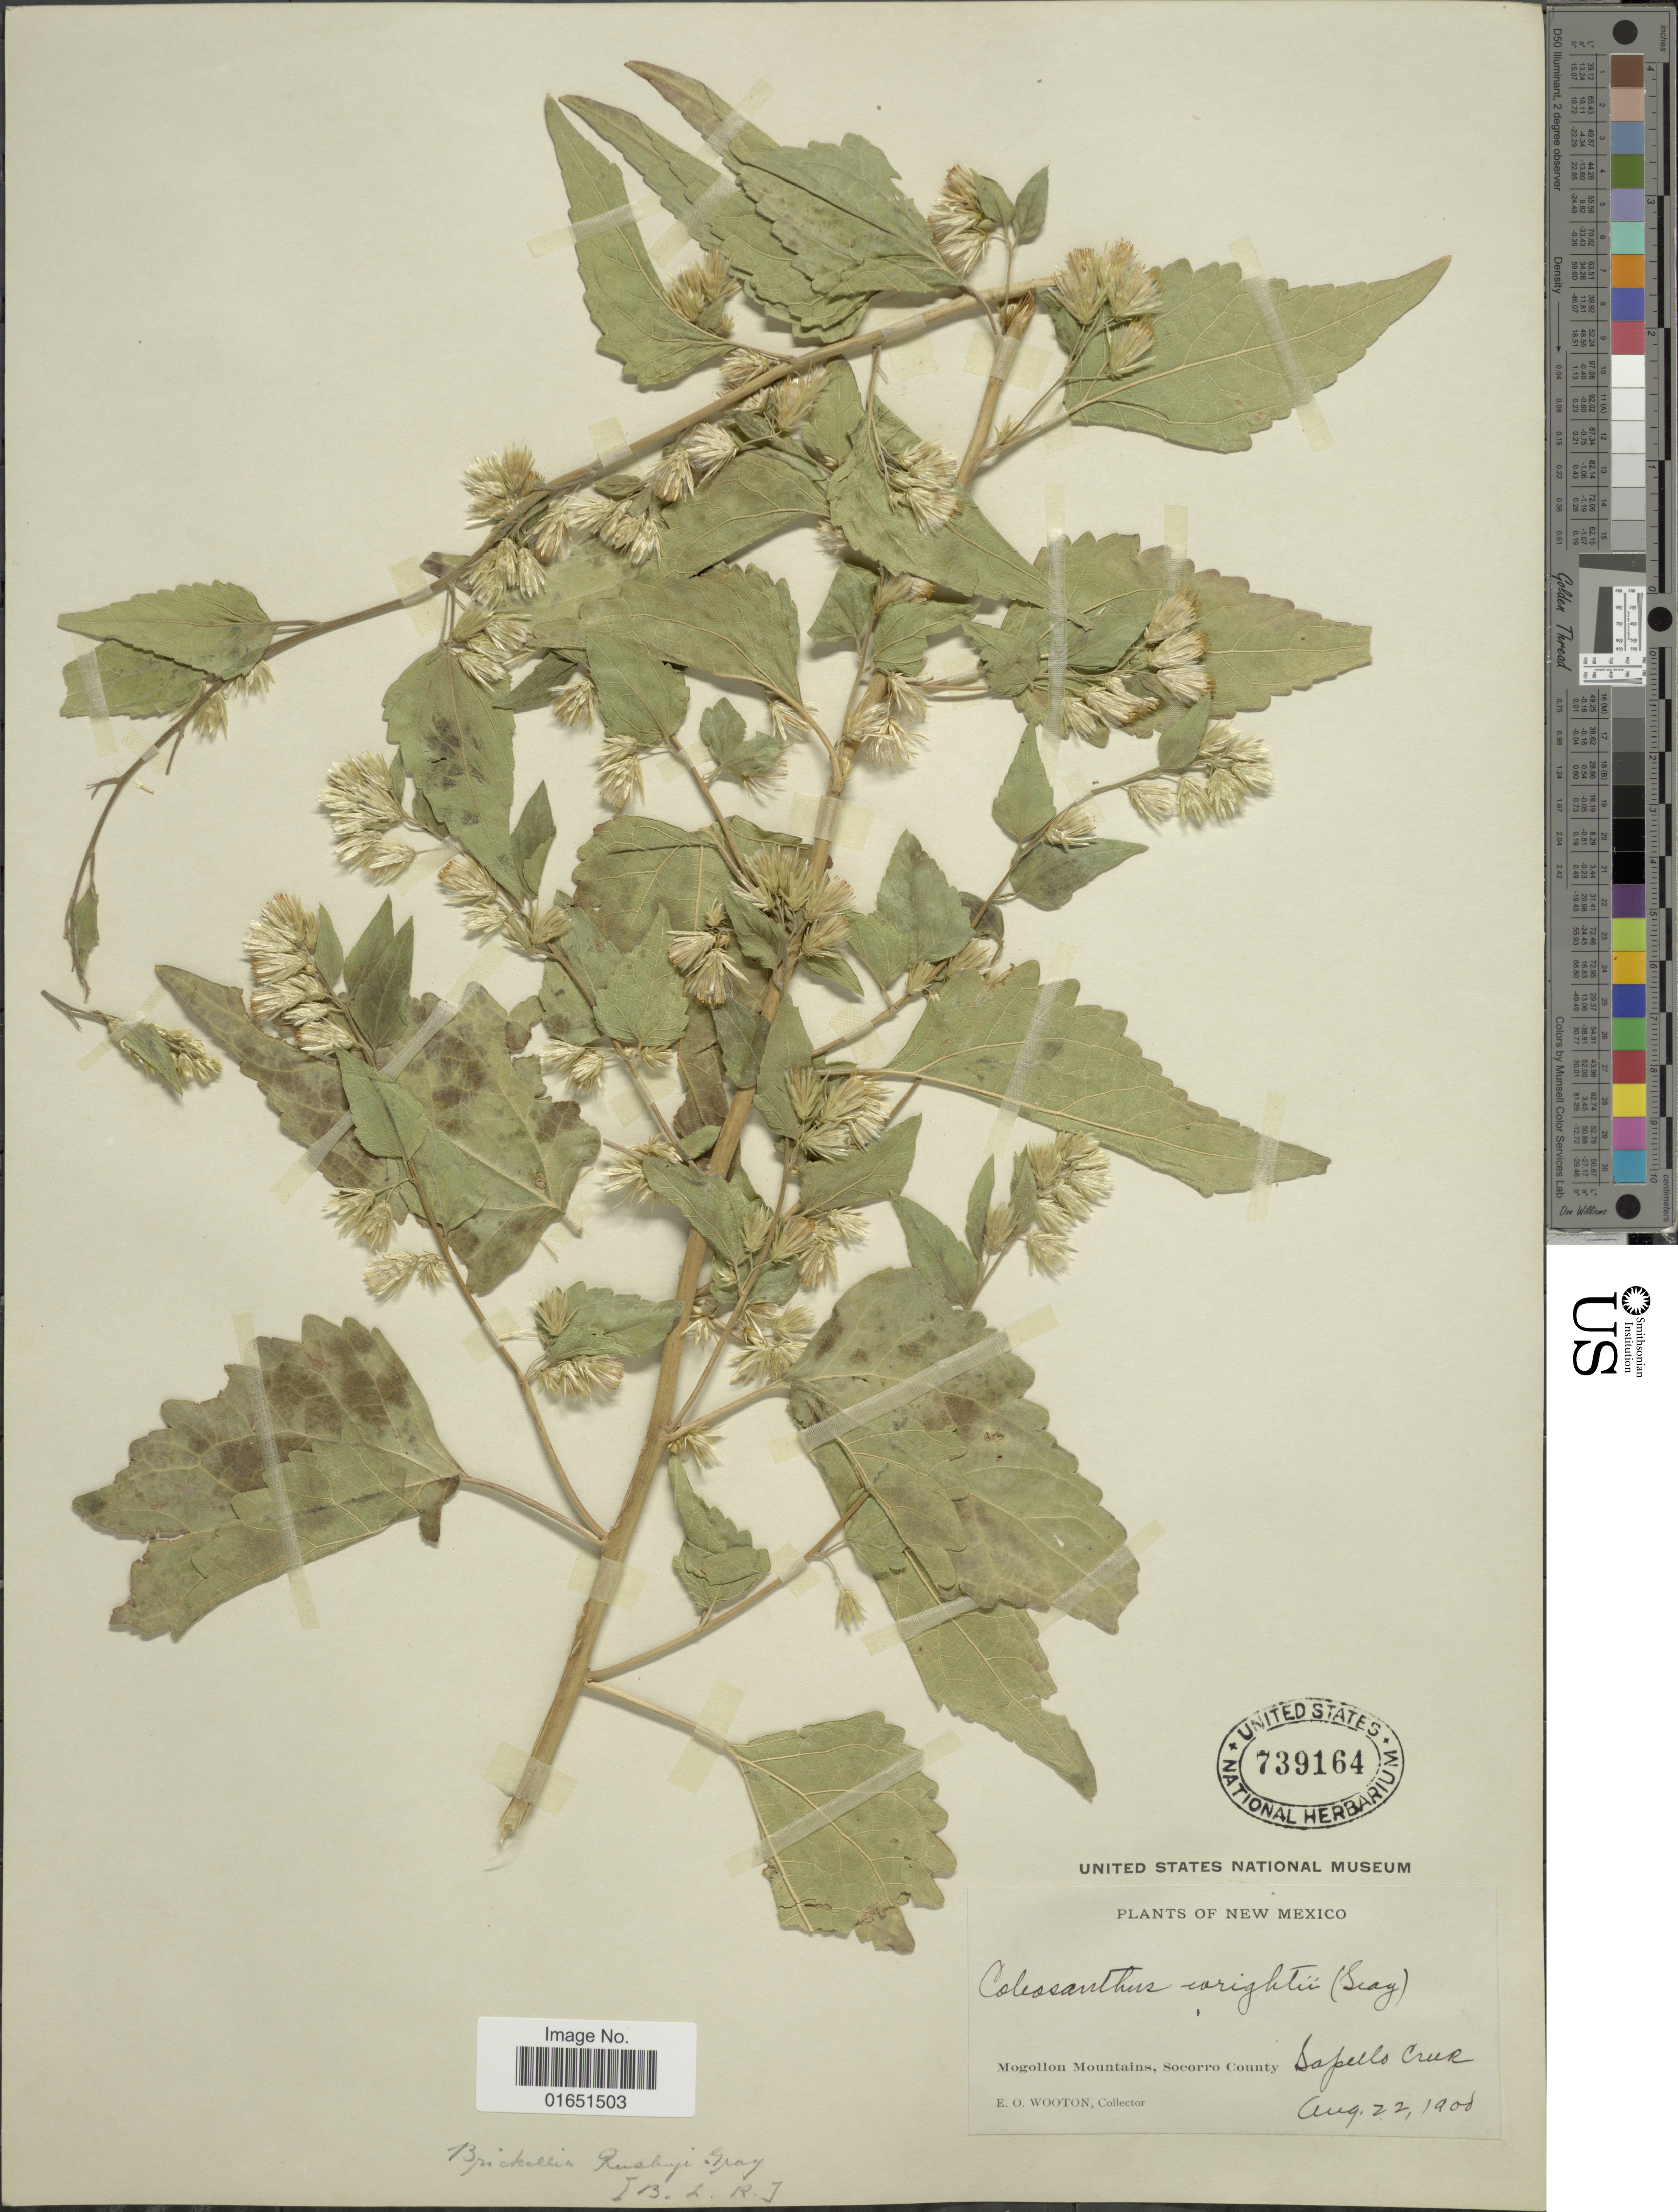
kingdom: Plantae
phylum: Tracheophyta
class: Magnoliopsida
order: Asterales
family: Asteraceae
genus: Brickellia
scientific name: Brickellia rusbyi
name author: A. Gray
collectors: E. O. Wooton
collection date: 1908-08-22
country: United States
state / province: New Mexico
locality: Mogollon Mountains, Socorro County, Sapelo Cruz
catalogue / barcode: US 739164